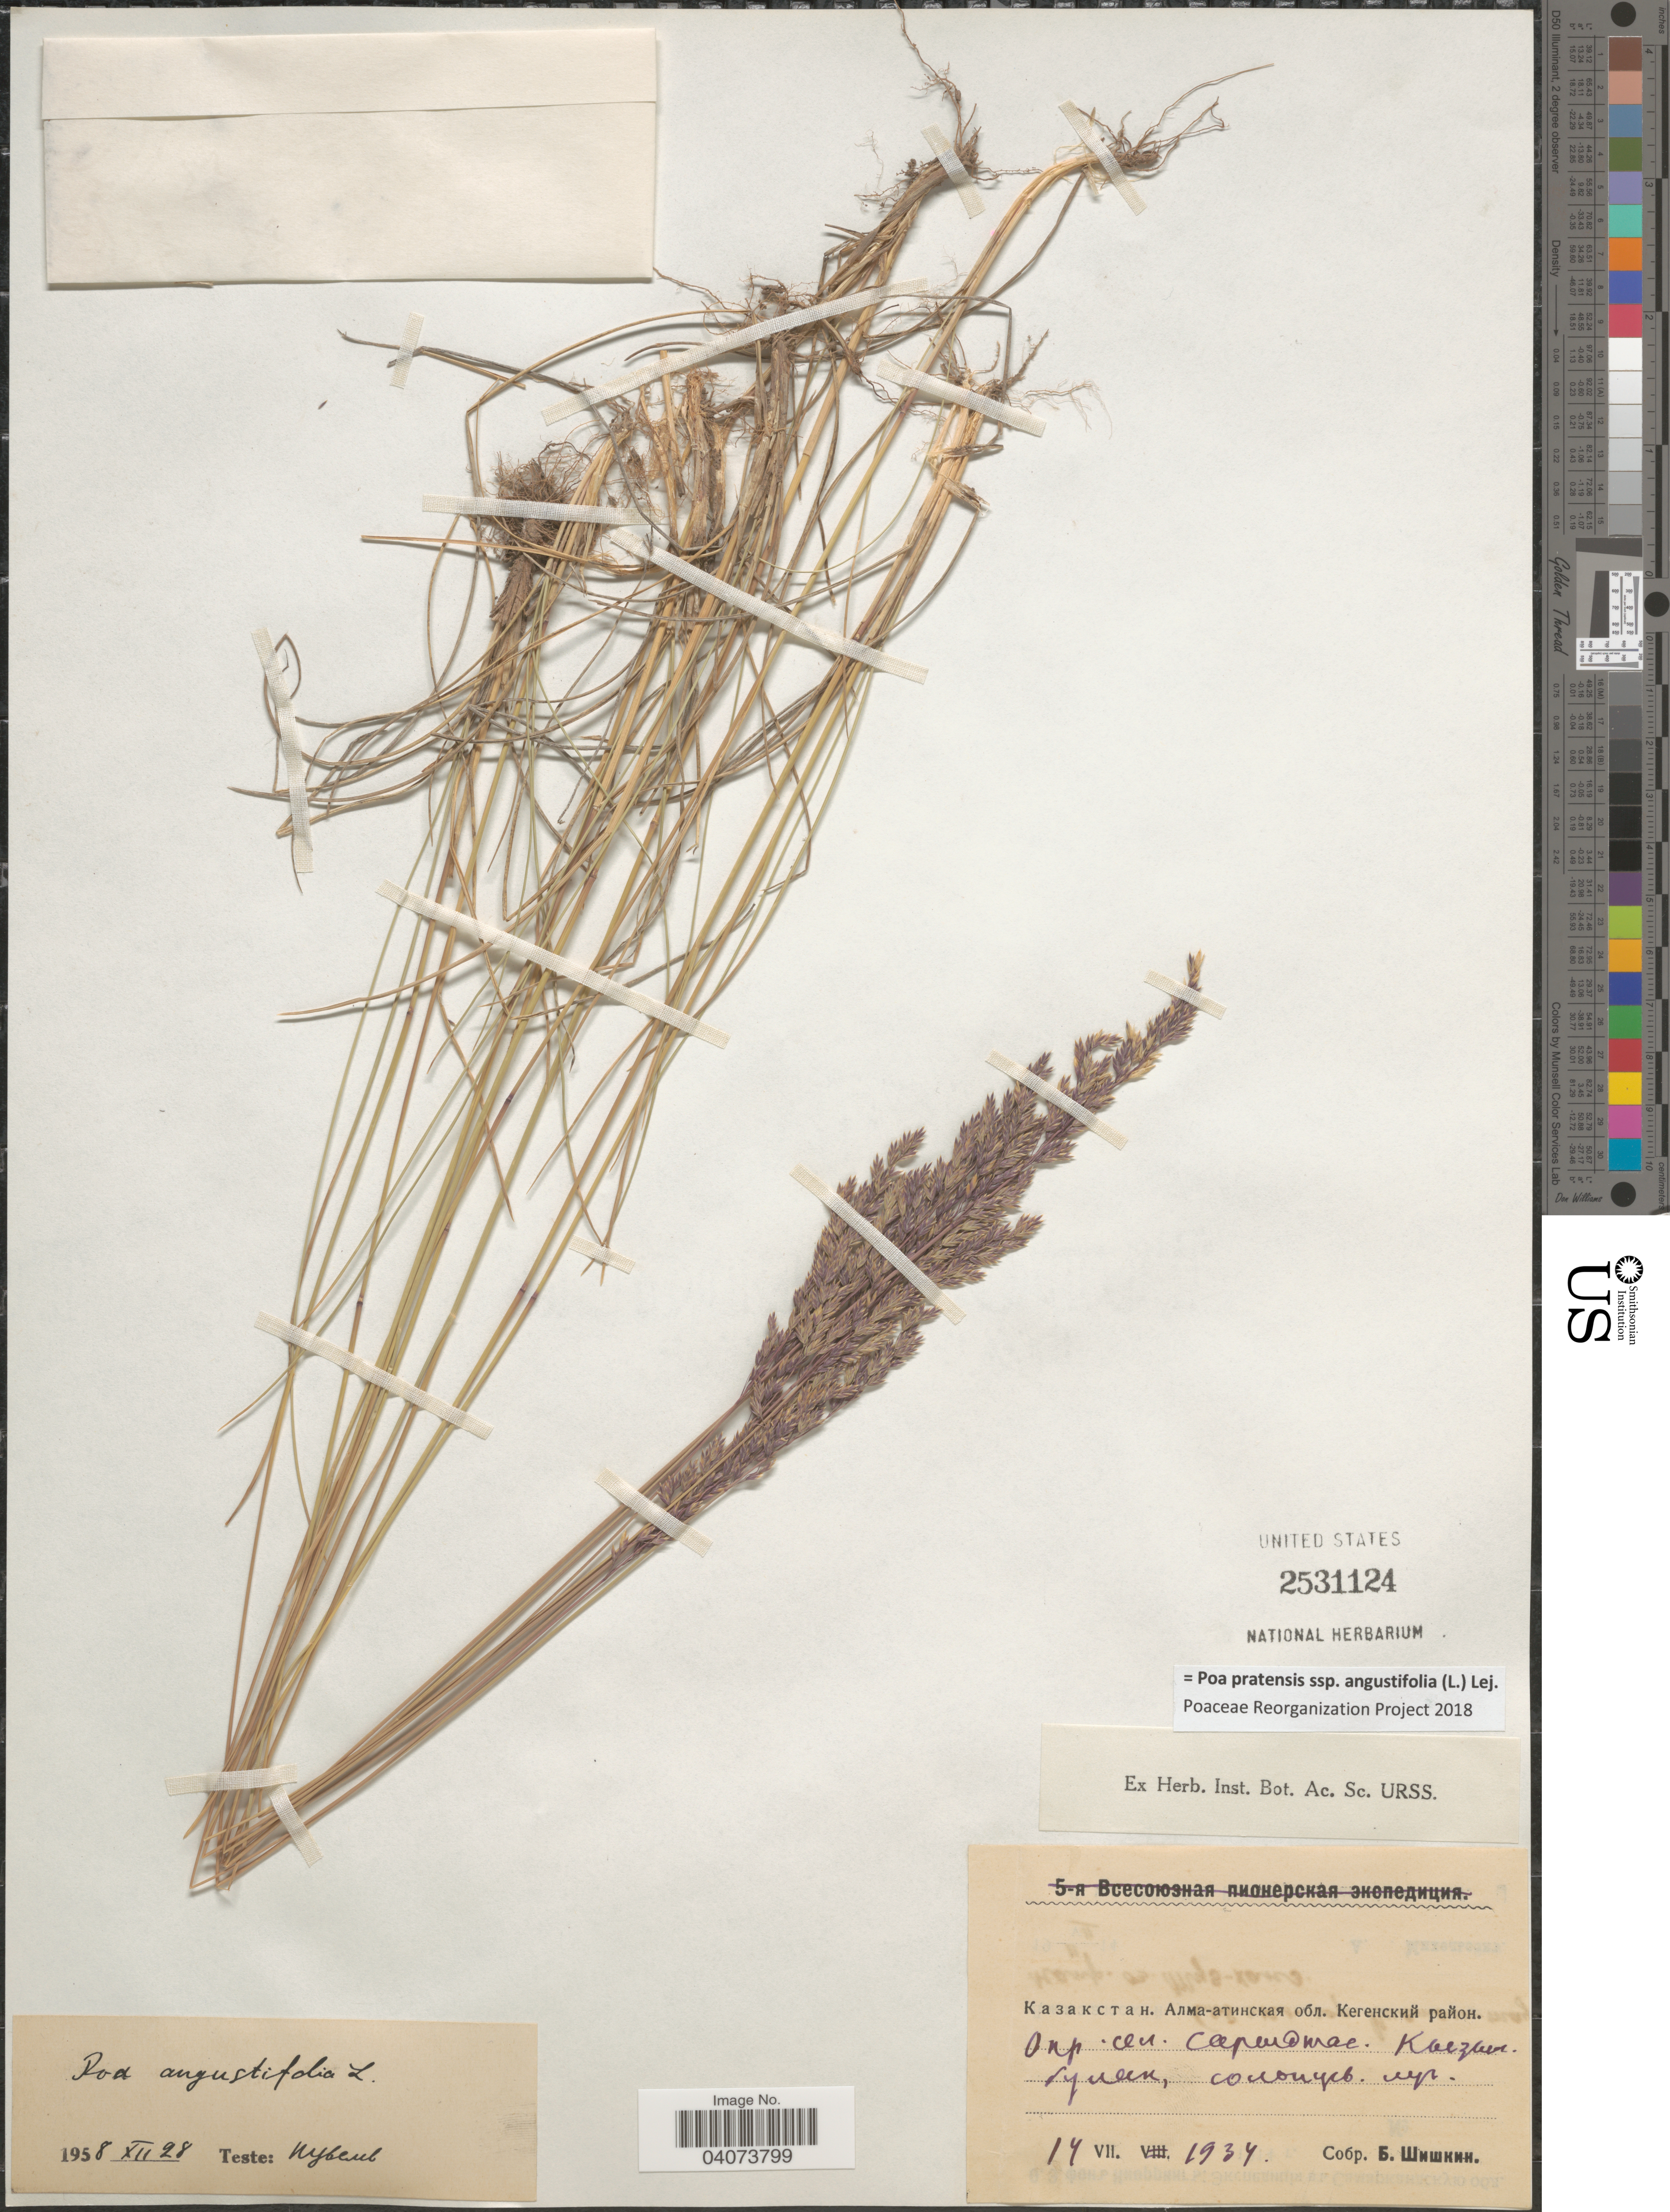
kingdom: Plantae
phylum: Tracheophyta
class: Liliopsida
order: Poales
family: Poaceae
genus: Poa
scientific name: Poa pratensis subsp. angustifolia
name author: (L.) Lej.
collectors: B. Shishkin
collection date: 1934-07-14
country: Kazakhstan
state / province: Almaty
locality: District Kegenskiy, Kyzyl-Bulak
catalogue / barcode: US 2531124